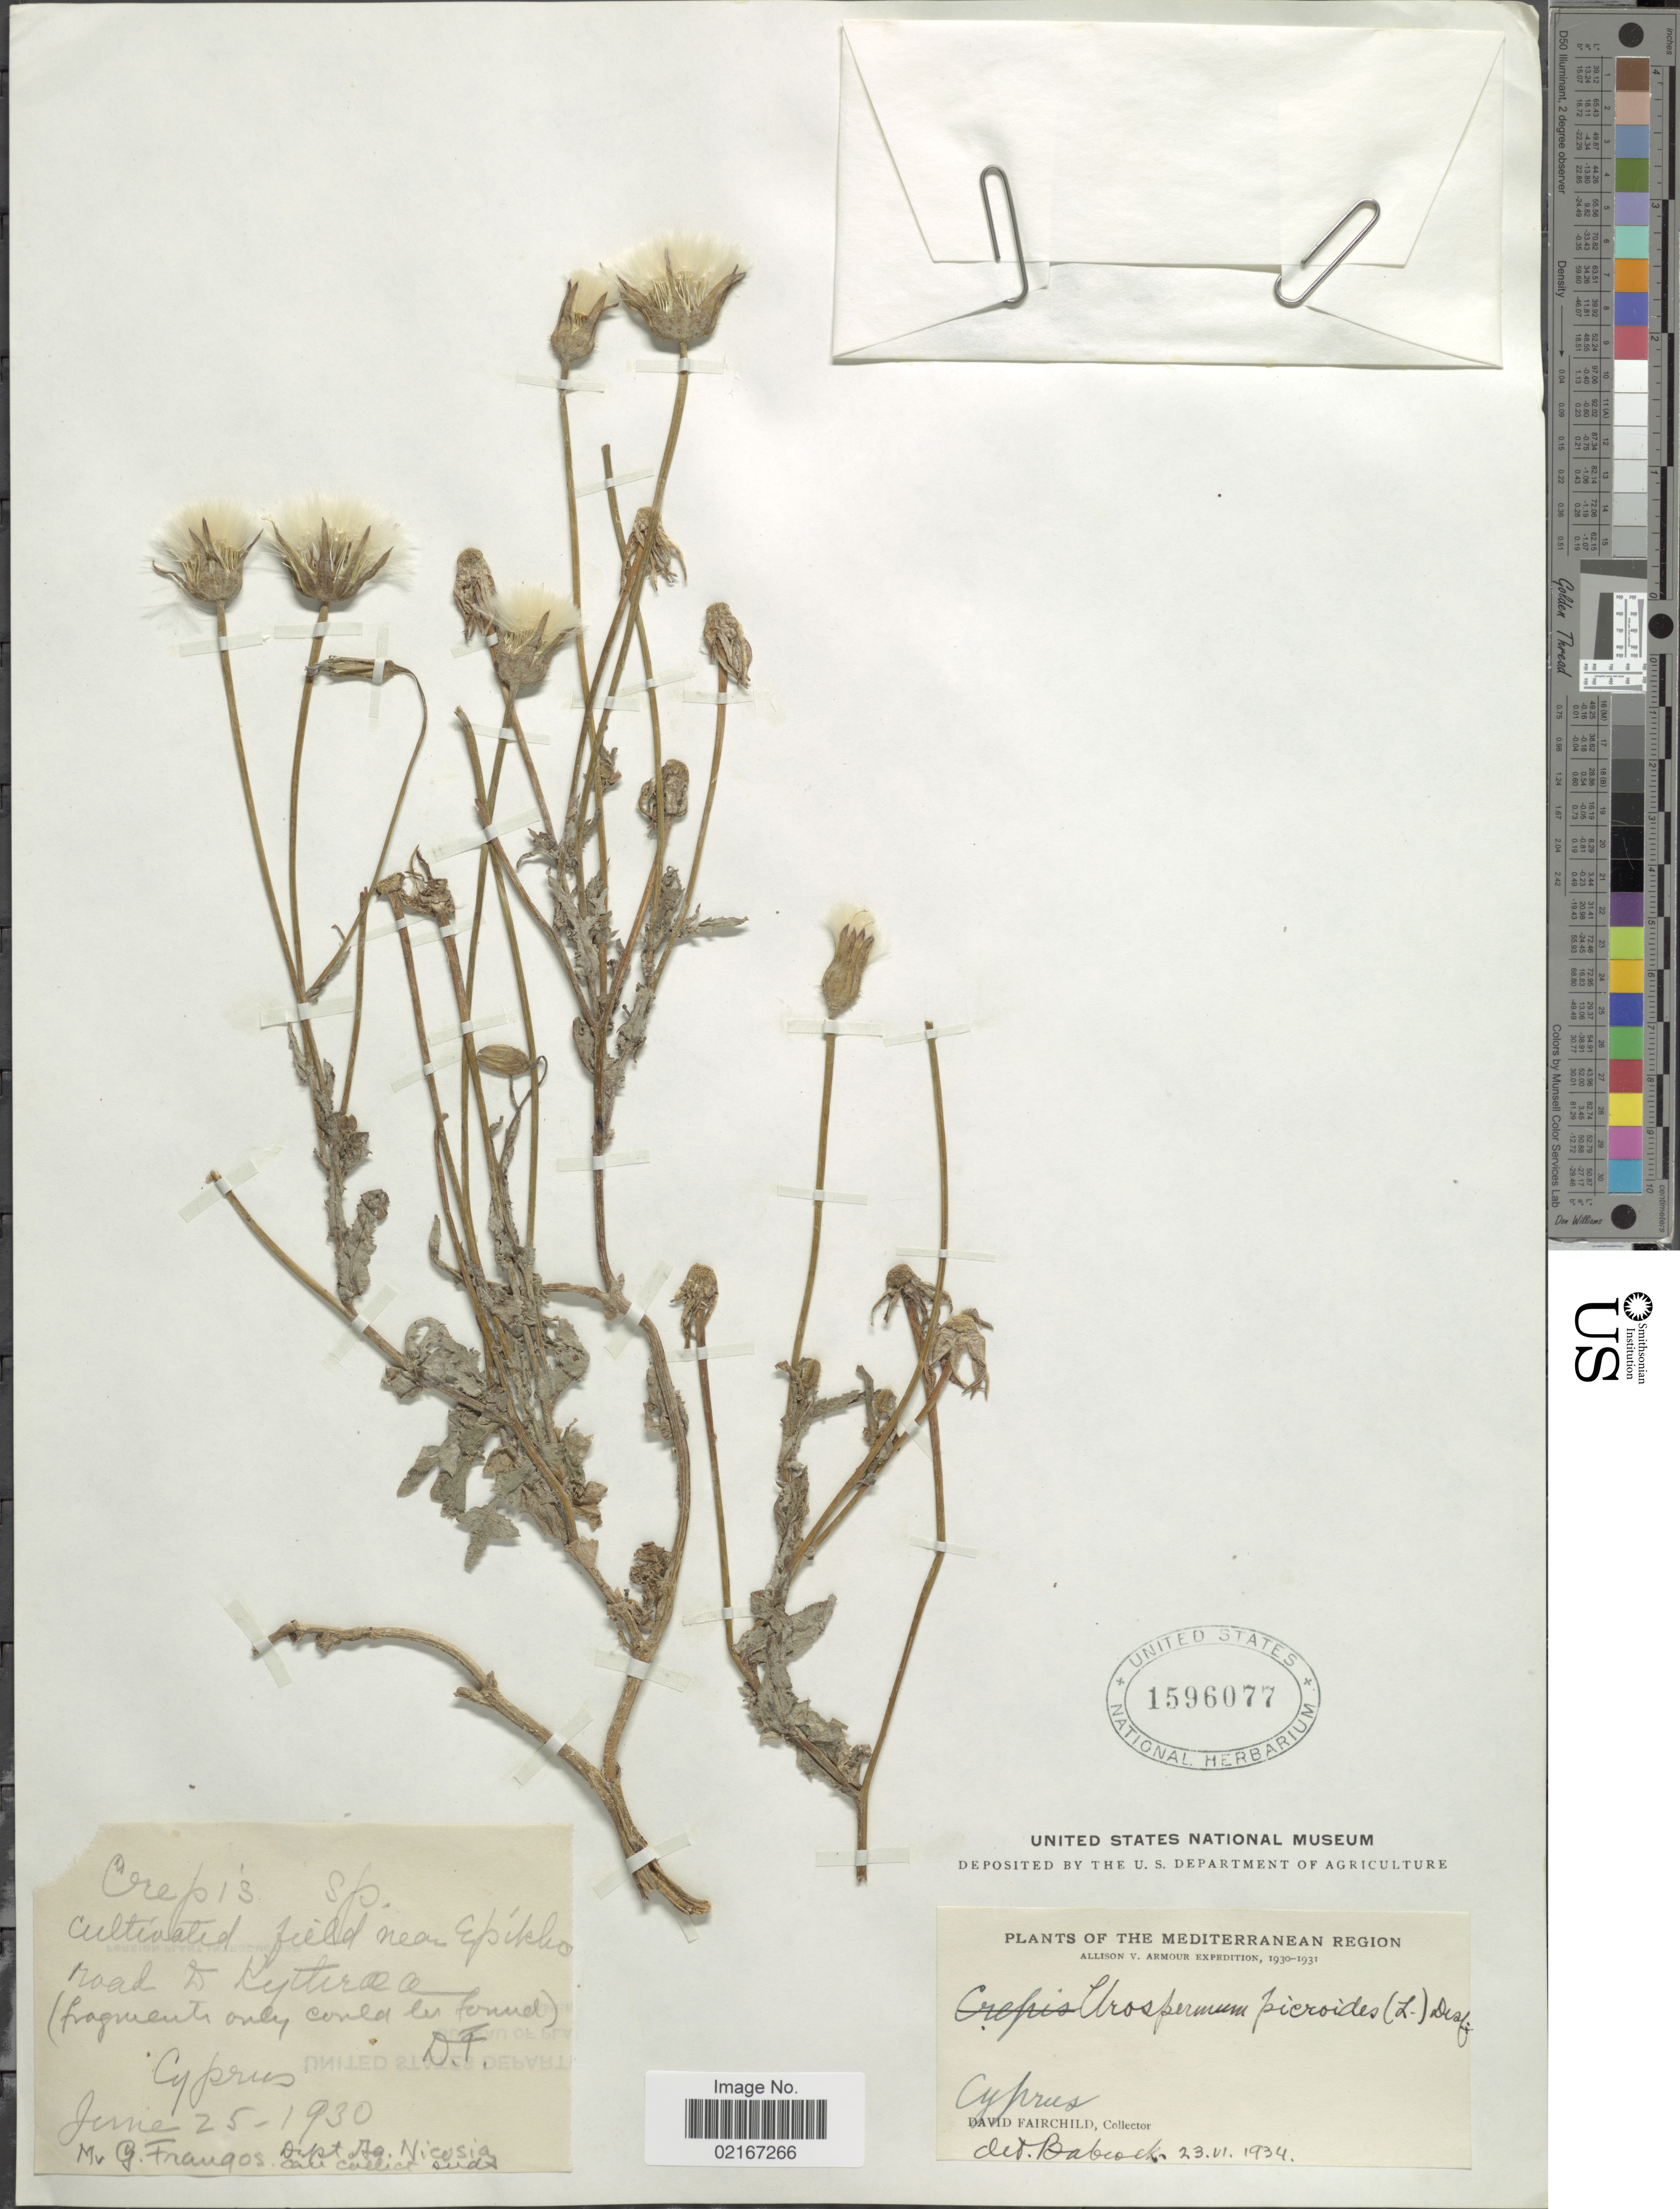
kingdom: Plantae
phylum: Tracheophyta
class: Magnoliopsida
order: Asterales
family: Asteraceae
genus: Urospermum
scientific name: Urospermum picroides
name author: (L.) F.W. Schmidt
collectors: D. Fairchild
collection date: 1930-06-25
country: Cyprus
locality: Mediterranean Region, near Epikho, road to Kythrea [interpreted]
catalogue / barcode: US 1596077